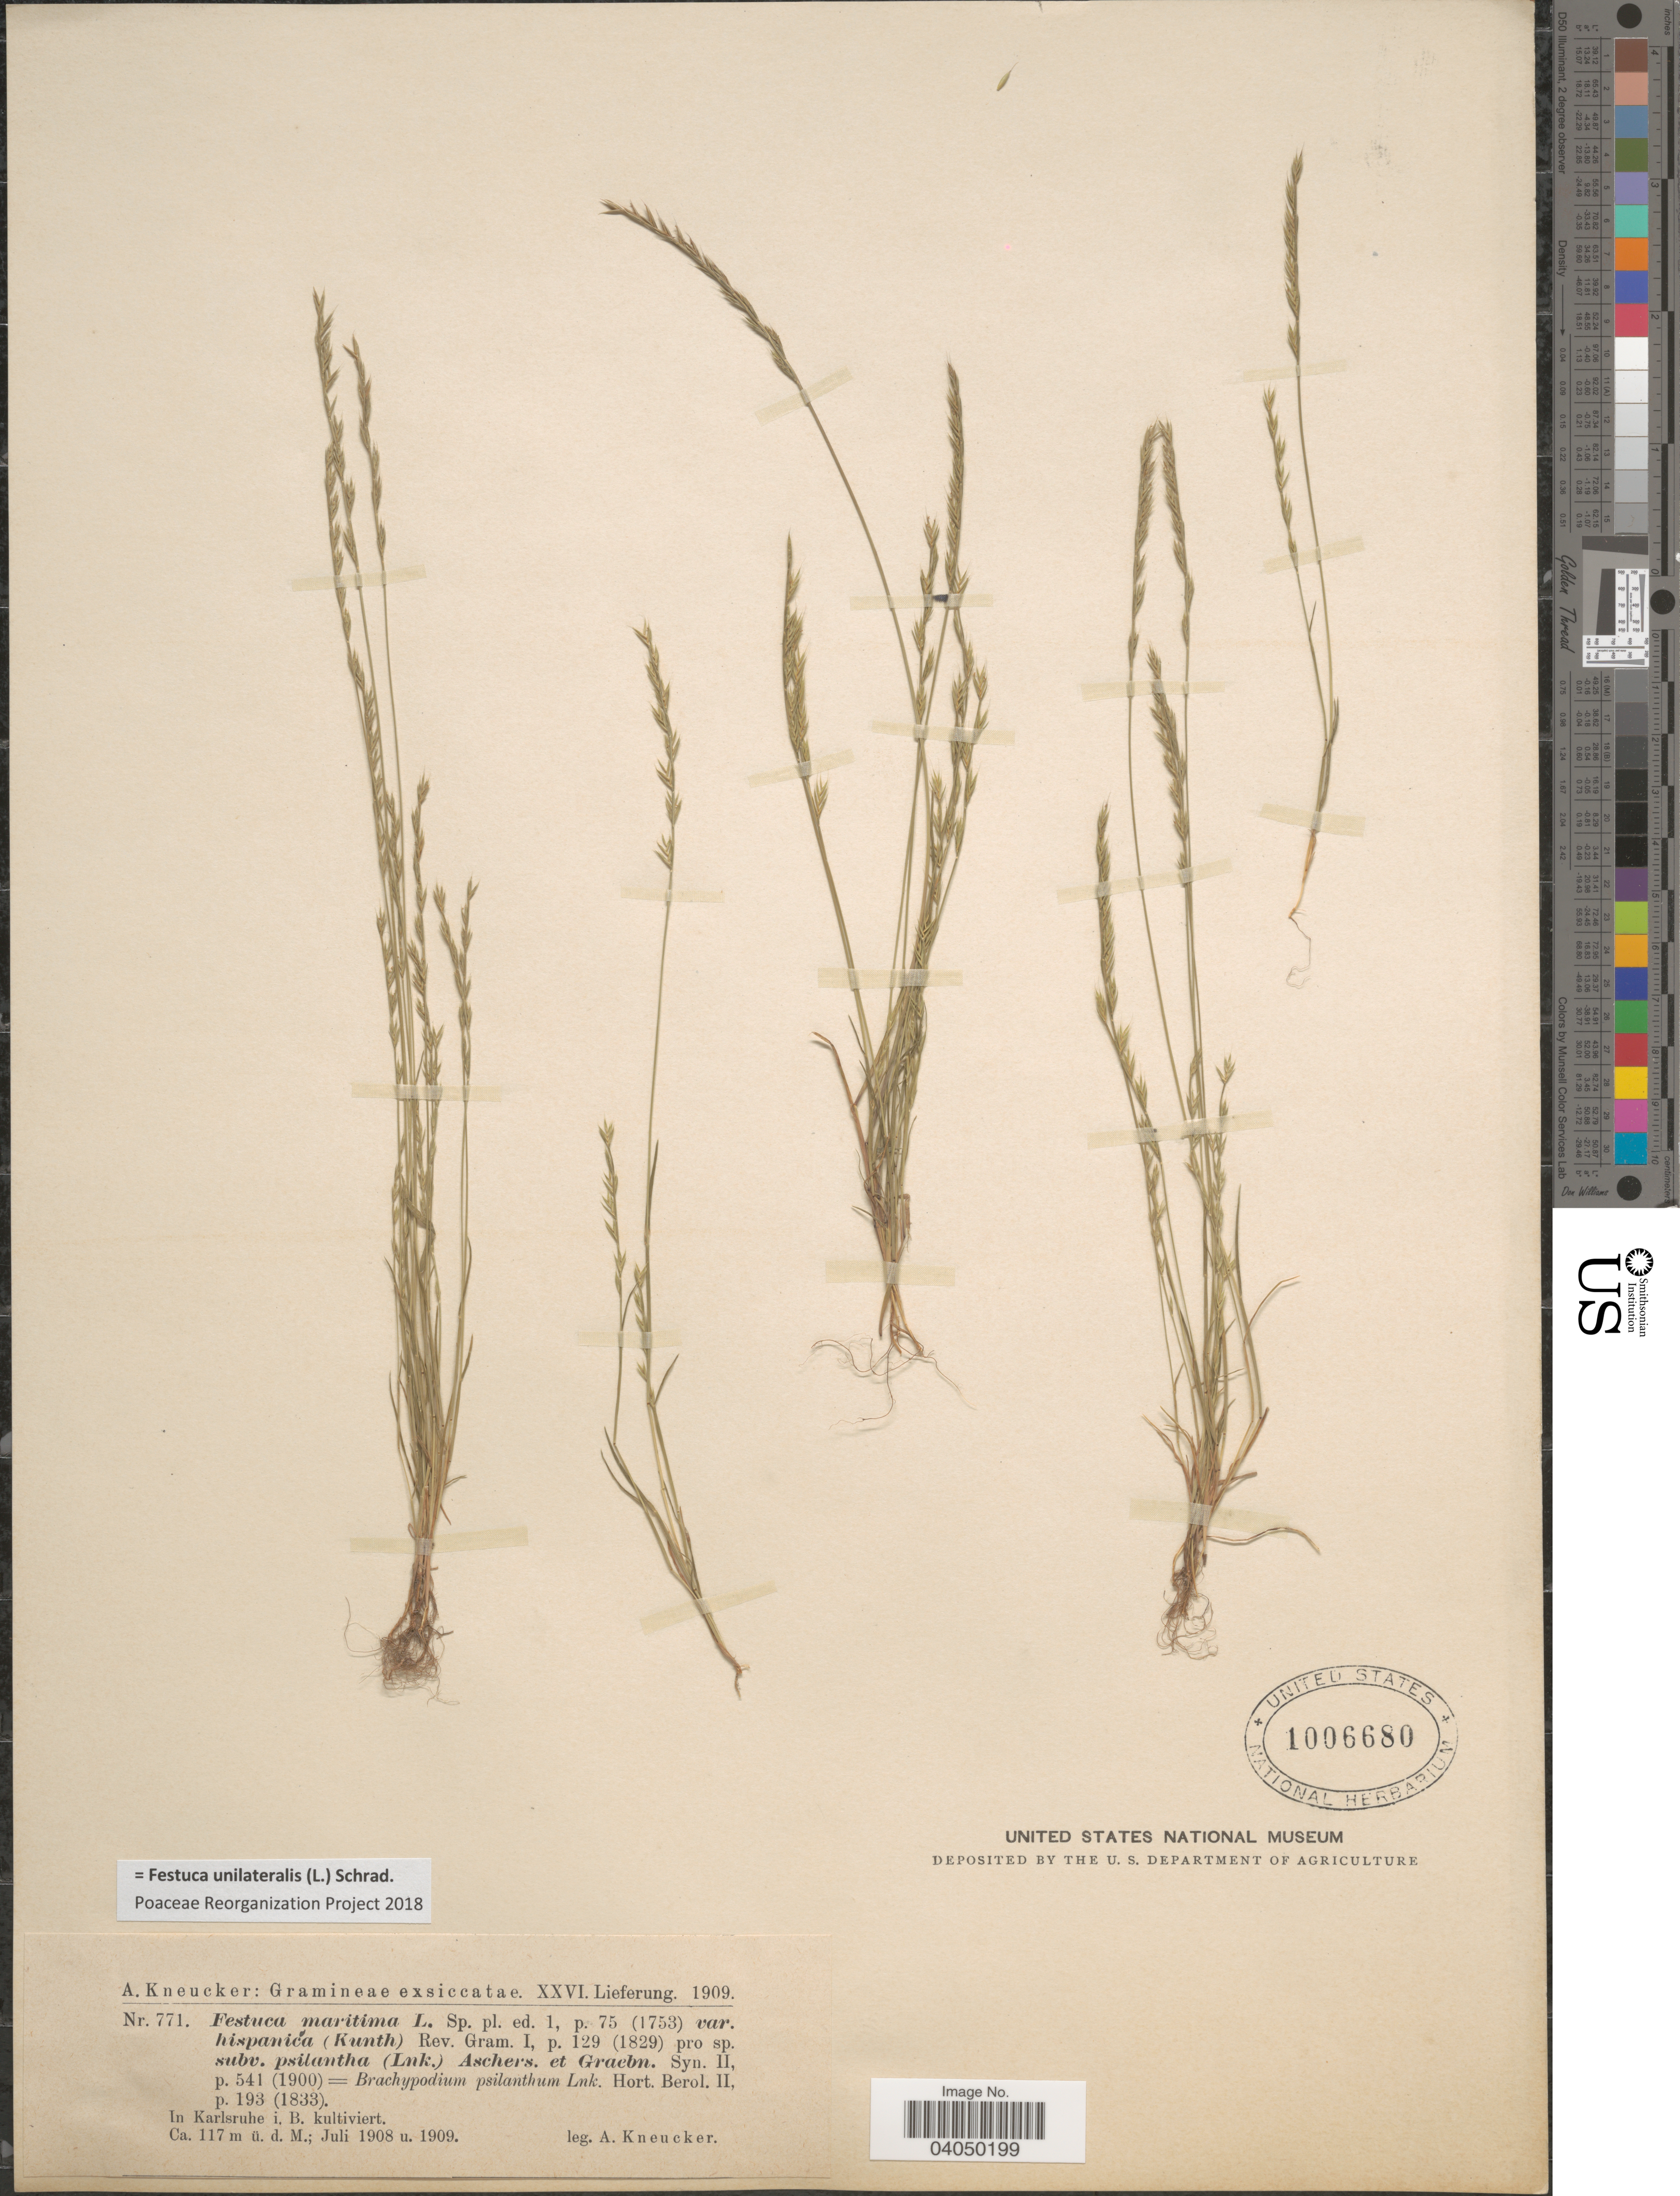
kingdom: Plantae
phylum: Tracheophyta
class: Liliopsida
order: Poales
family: Poaceae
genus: Festuca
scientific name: Festuca unilateralis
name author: Schrad.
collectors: A. Kneucker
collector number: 771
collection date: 1908-07/1909-07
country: Germany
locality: In Karlsruhe i. B. kultiviert.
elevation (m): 117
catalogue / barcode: US 1006680